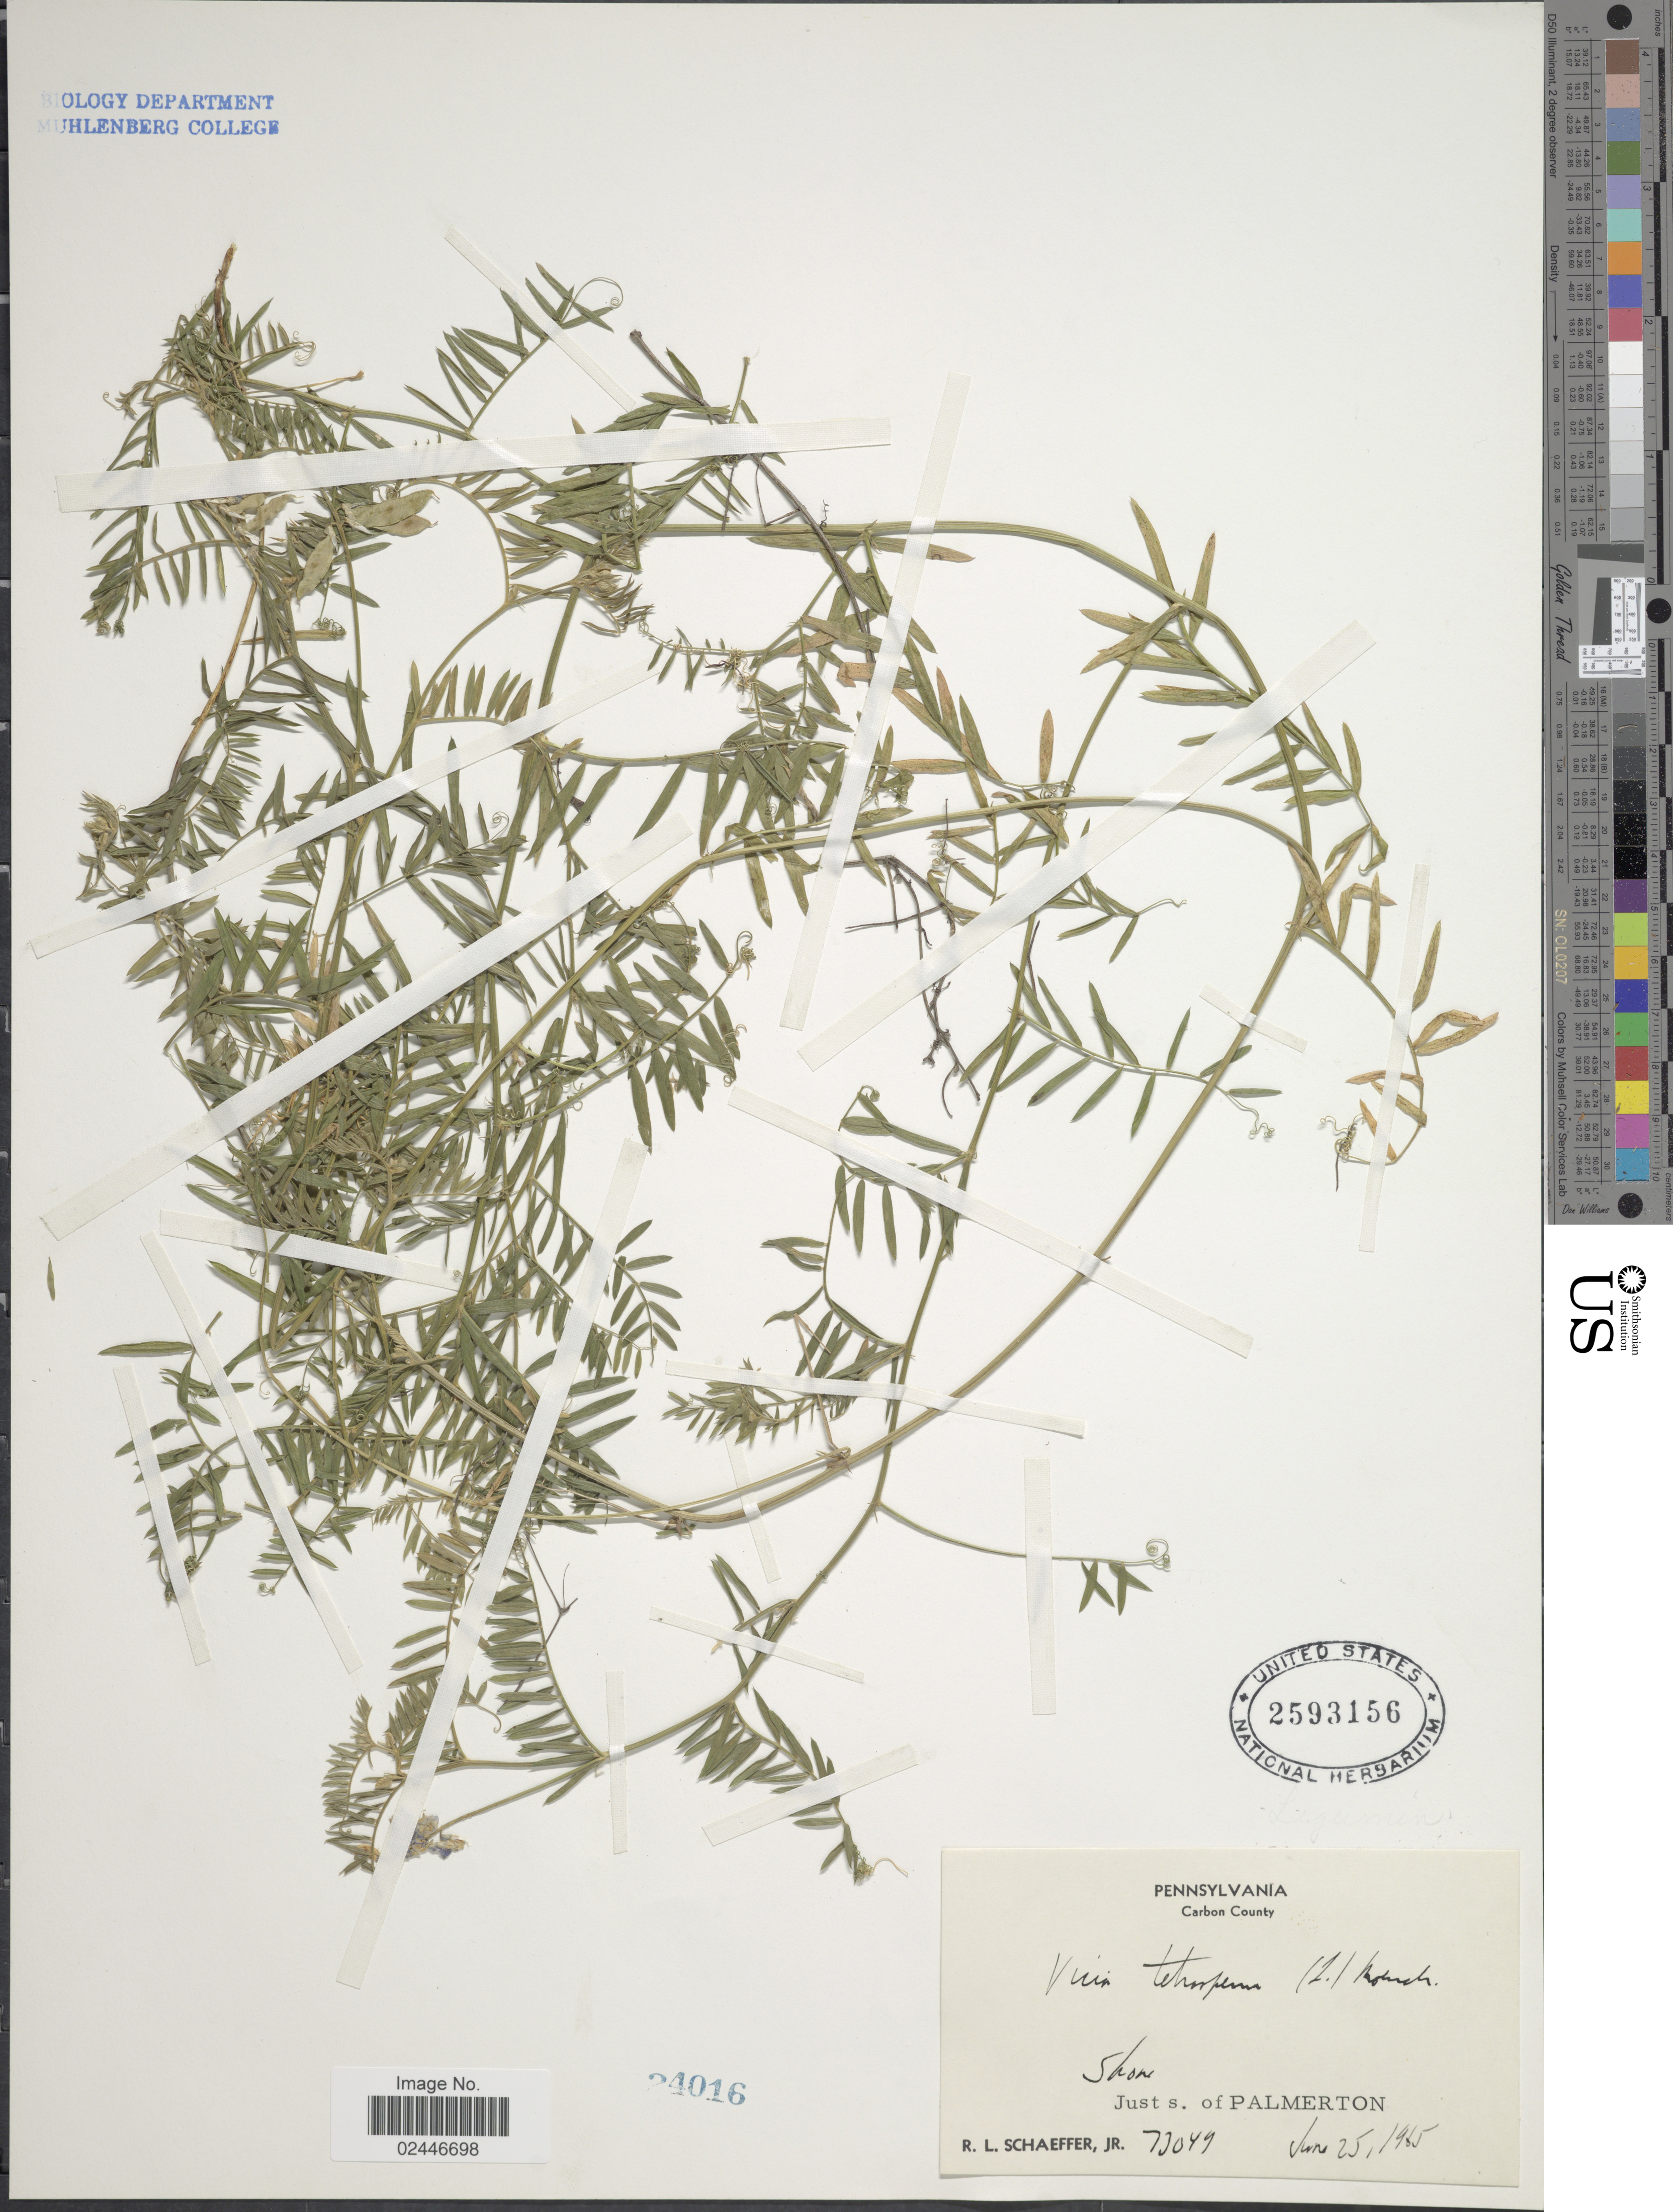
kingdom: Plantae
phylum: Tracheophyta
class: Magnoliopsida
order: Fabales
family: Fabaceae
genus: Vicia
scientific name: Vicia tetrasperma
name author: (L.) Schreb.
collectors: R. L. Schaeffer Jr.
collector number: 73049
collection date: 1965-06-25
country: United States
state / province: Pennsylvania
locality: Carbon County, just s of Palmerton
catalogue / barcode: US 2593156